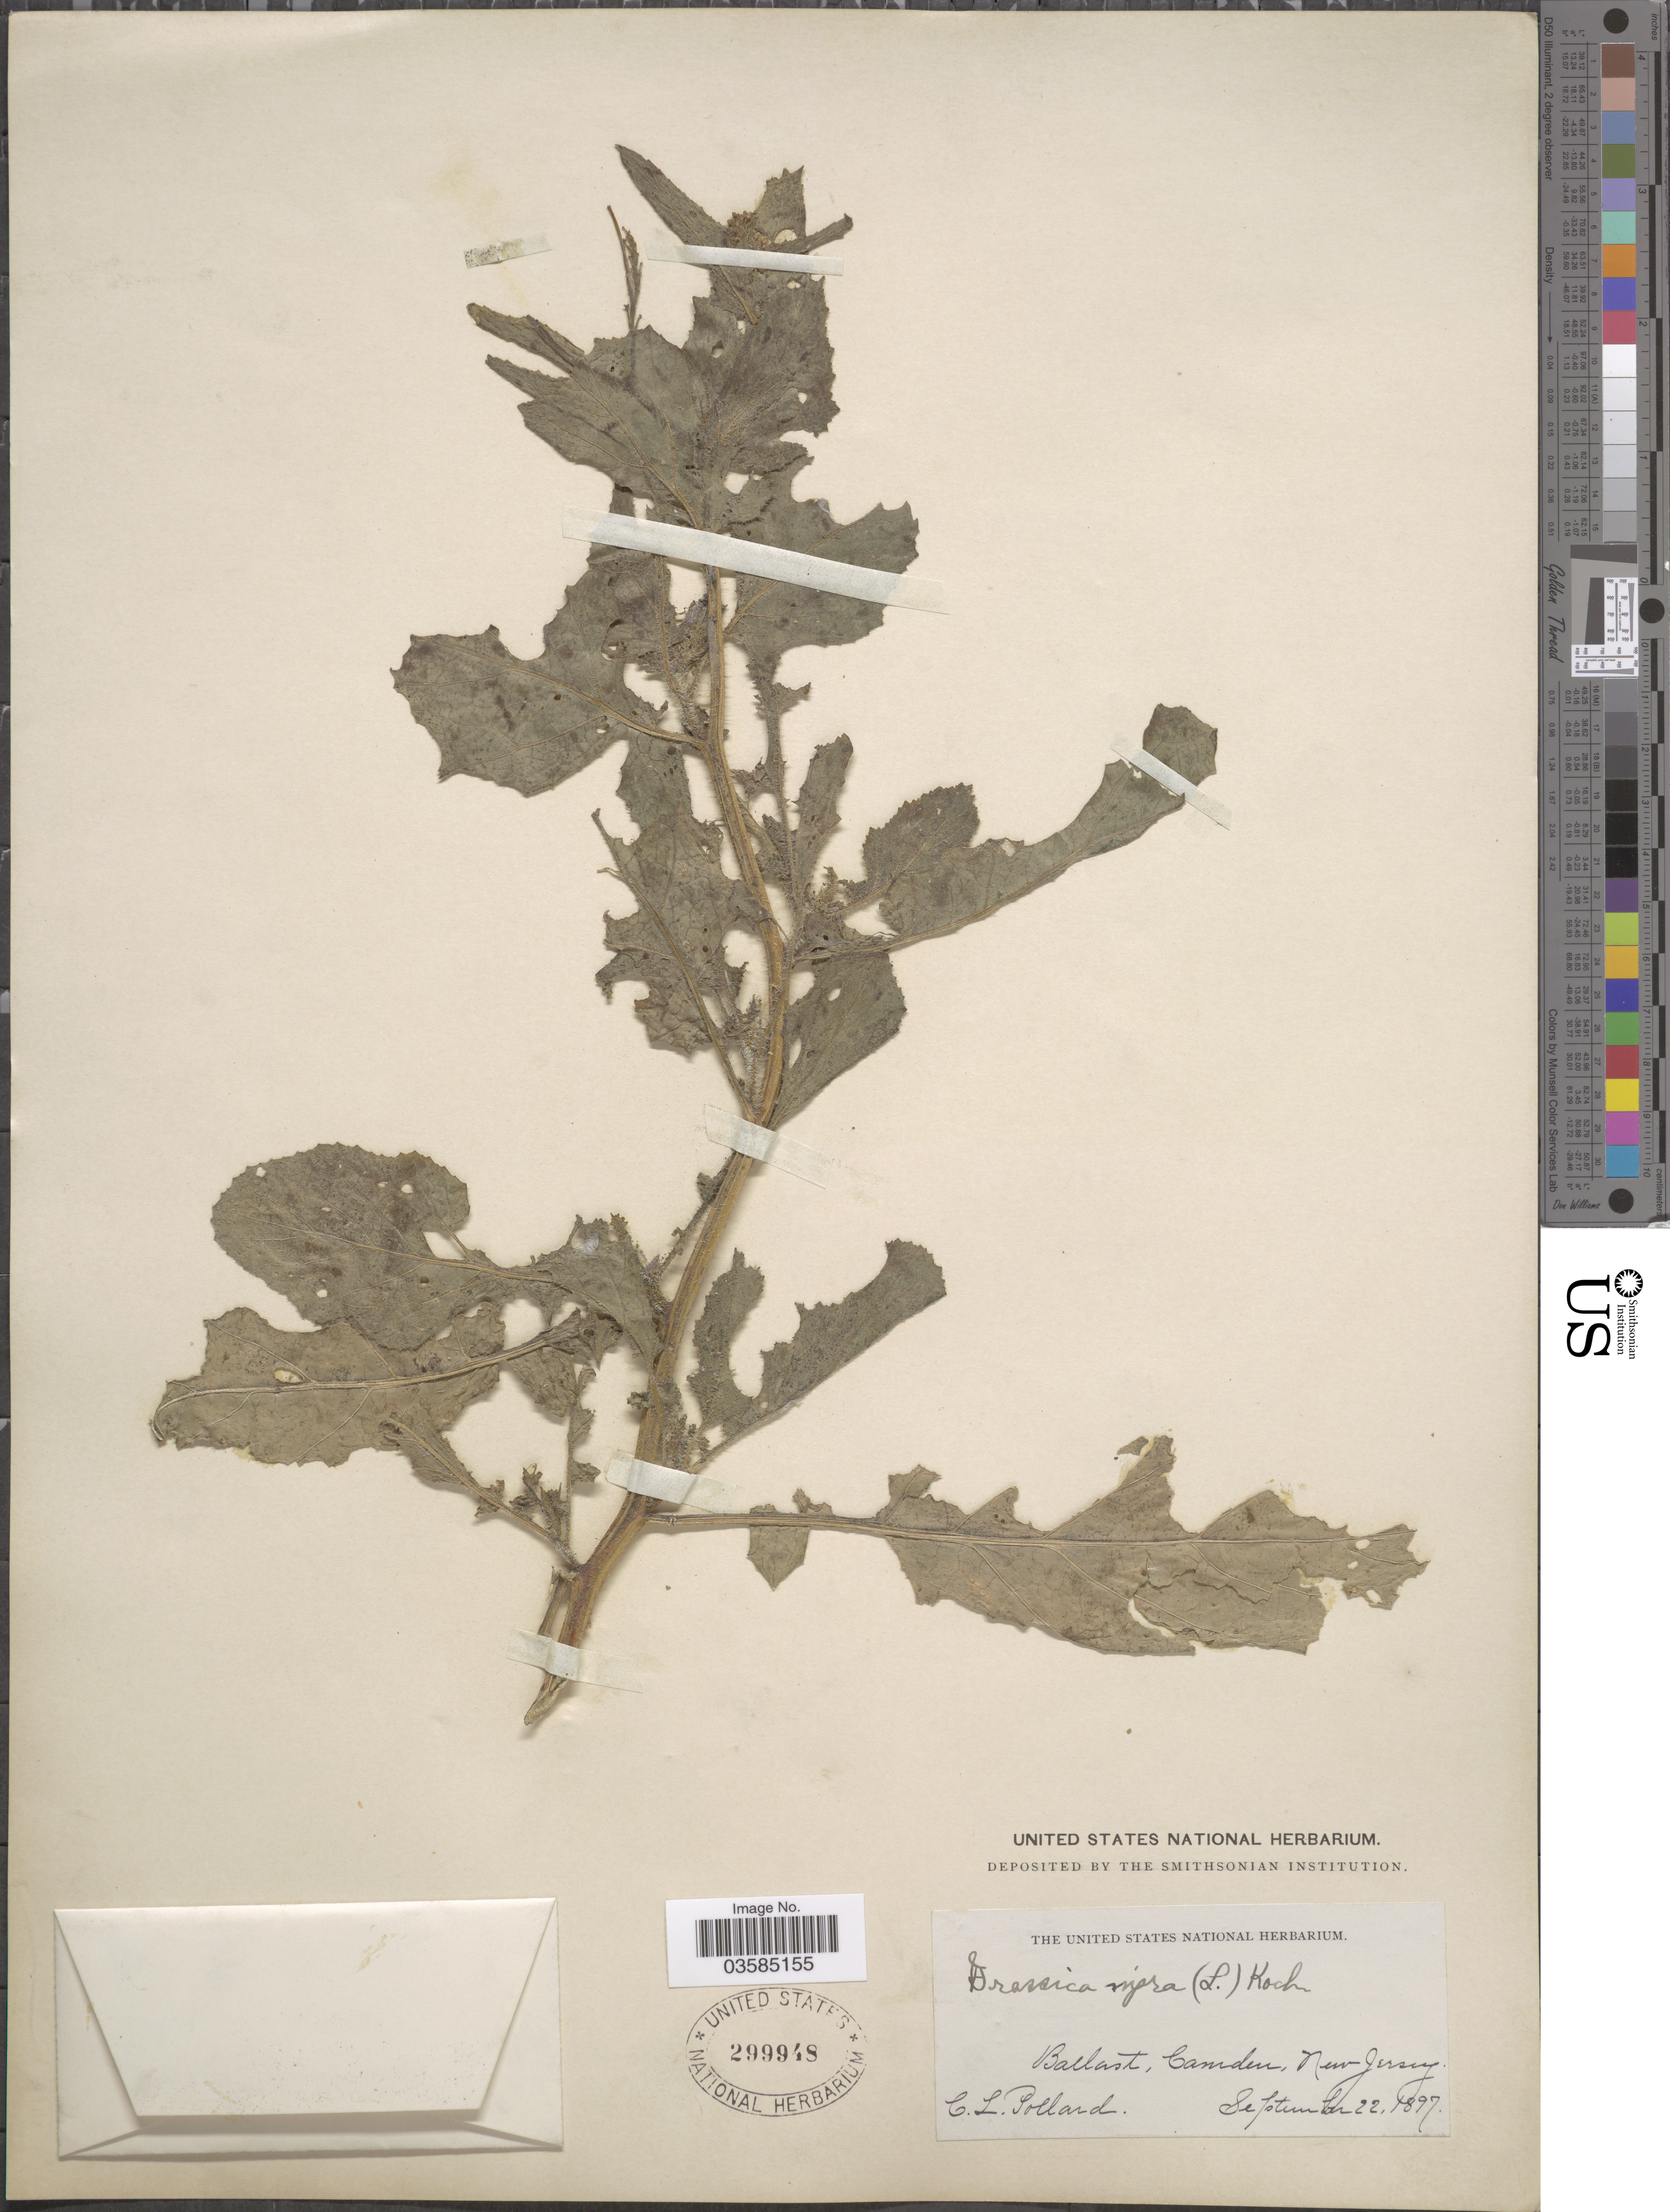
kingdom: Plantae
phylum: Tracheophyta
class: Magnoliopsida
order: Brassicales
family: Brassicaceae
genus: Brassica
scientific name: Brassica nigra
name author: (L.) W.D.J. Koch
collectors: C. L. Pollard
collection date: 1897-09-22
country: United States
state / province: New Jersey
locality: Ballast, Camden.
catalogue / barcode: US 299948